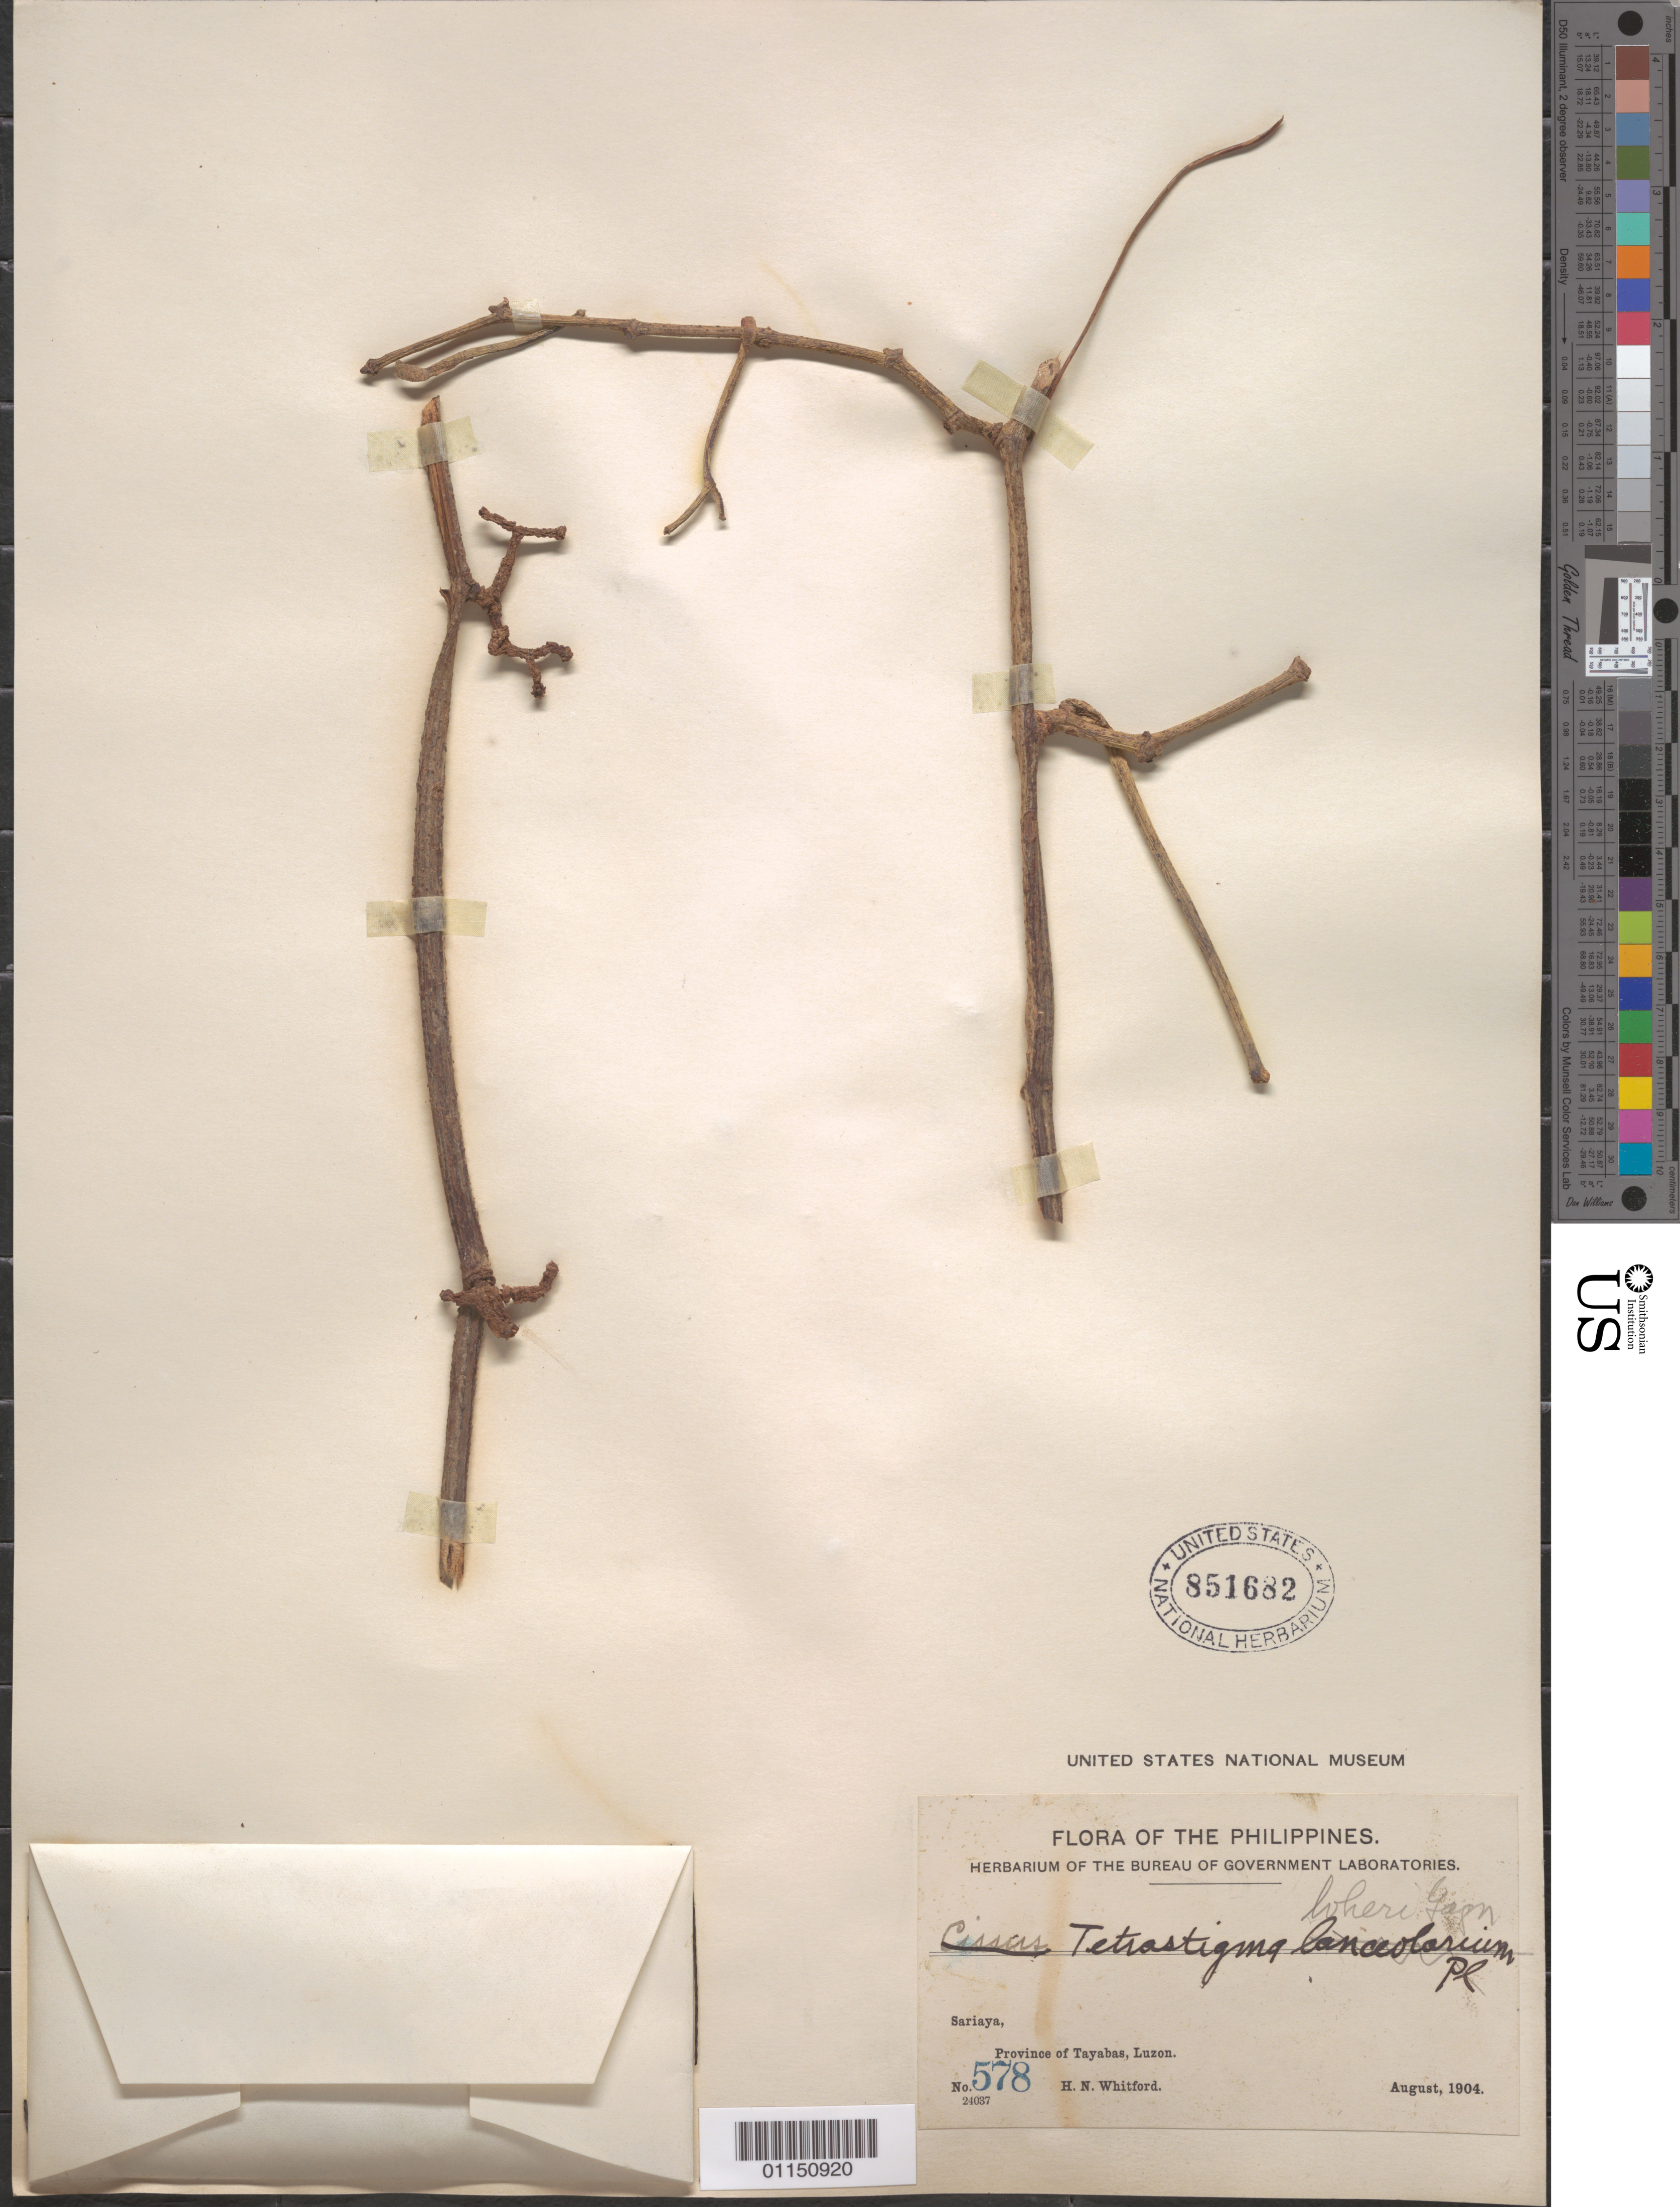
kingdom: Plantae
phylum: Tracheophyta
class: Magnoliopsida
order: Vitales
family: Vitaceae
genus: Tetrastigma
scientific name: Tetrastigma loheri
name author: Gagnep.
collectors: H. N. Whitford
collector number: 578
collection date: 1904-08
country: Philippines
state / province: Calabarzon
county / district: Quezon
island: Luzon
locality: Sariaya, Luzon. Tayabas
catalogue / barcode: US 851682